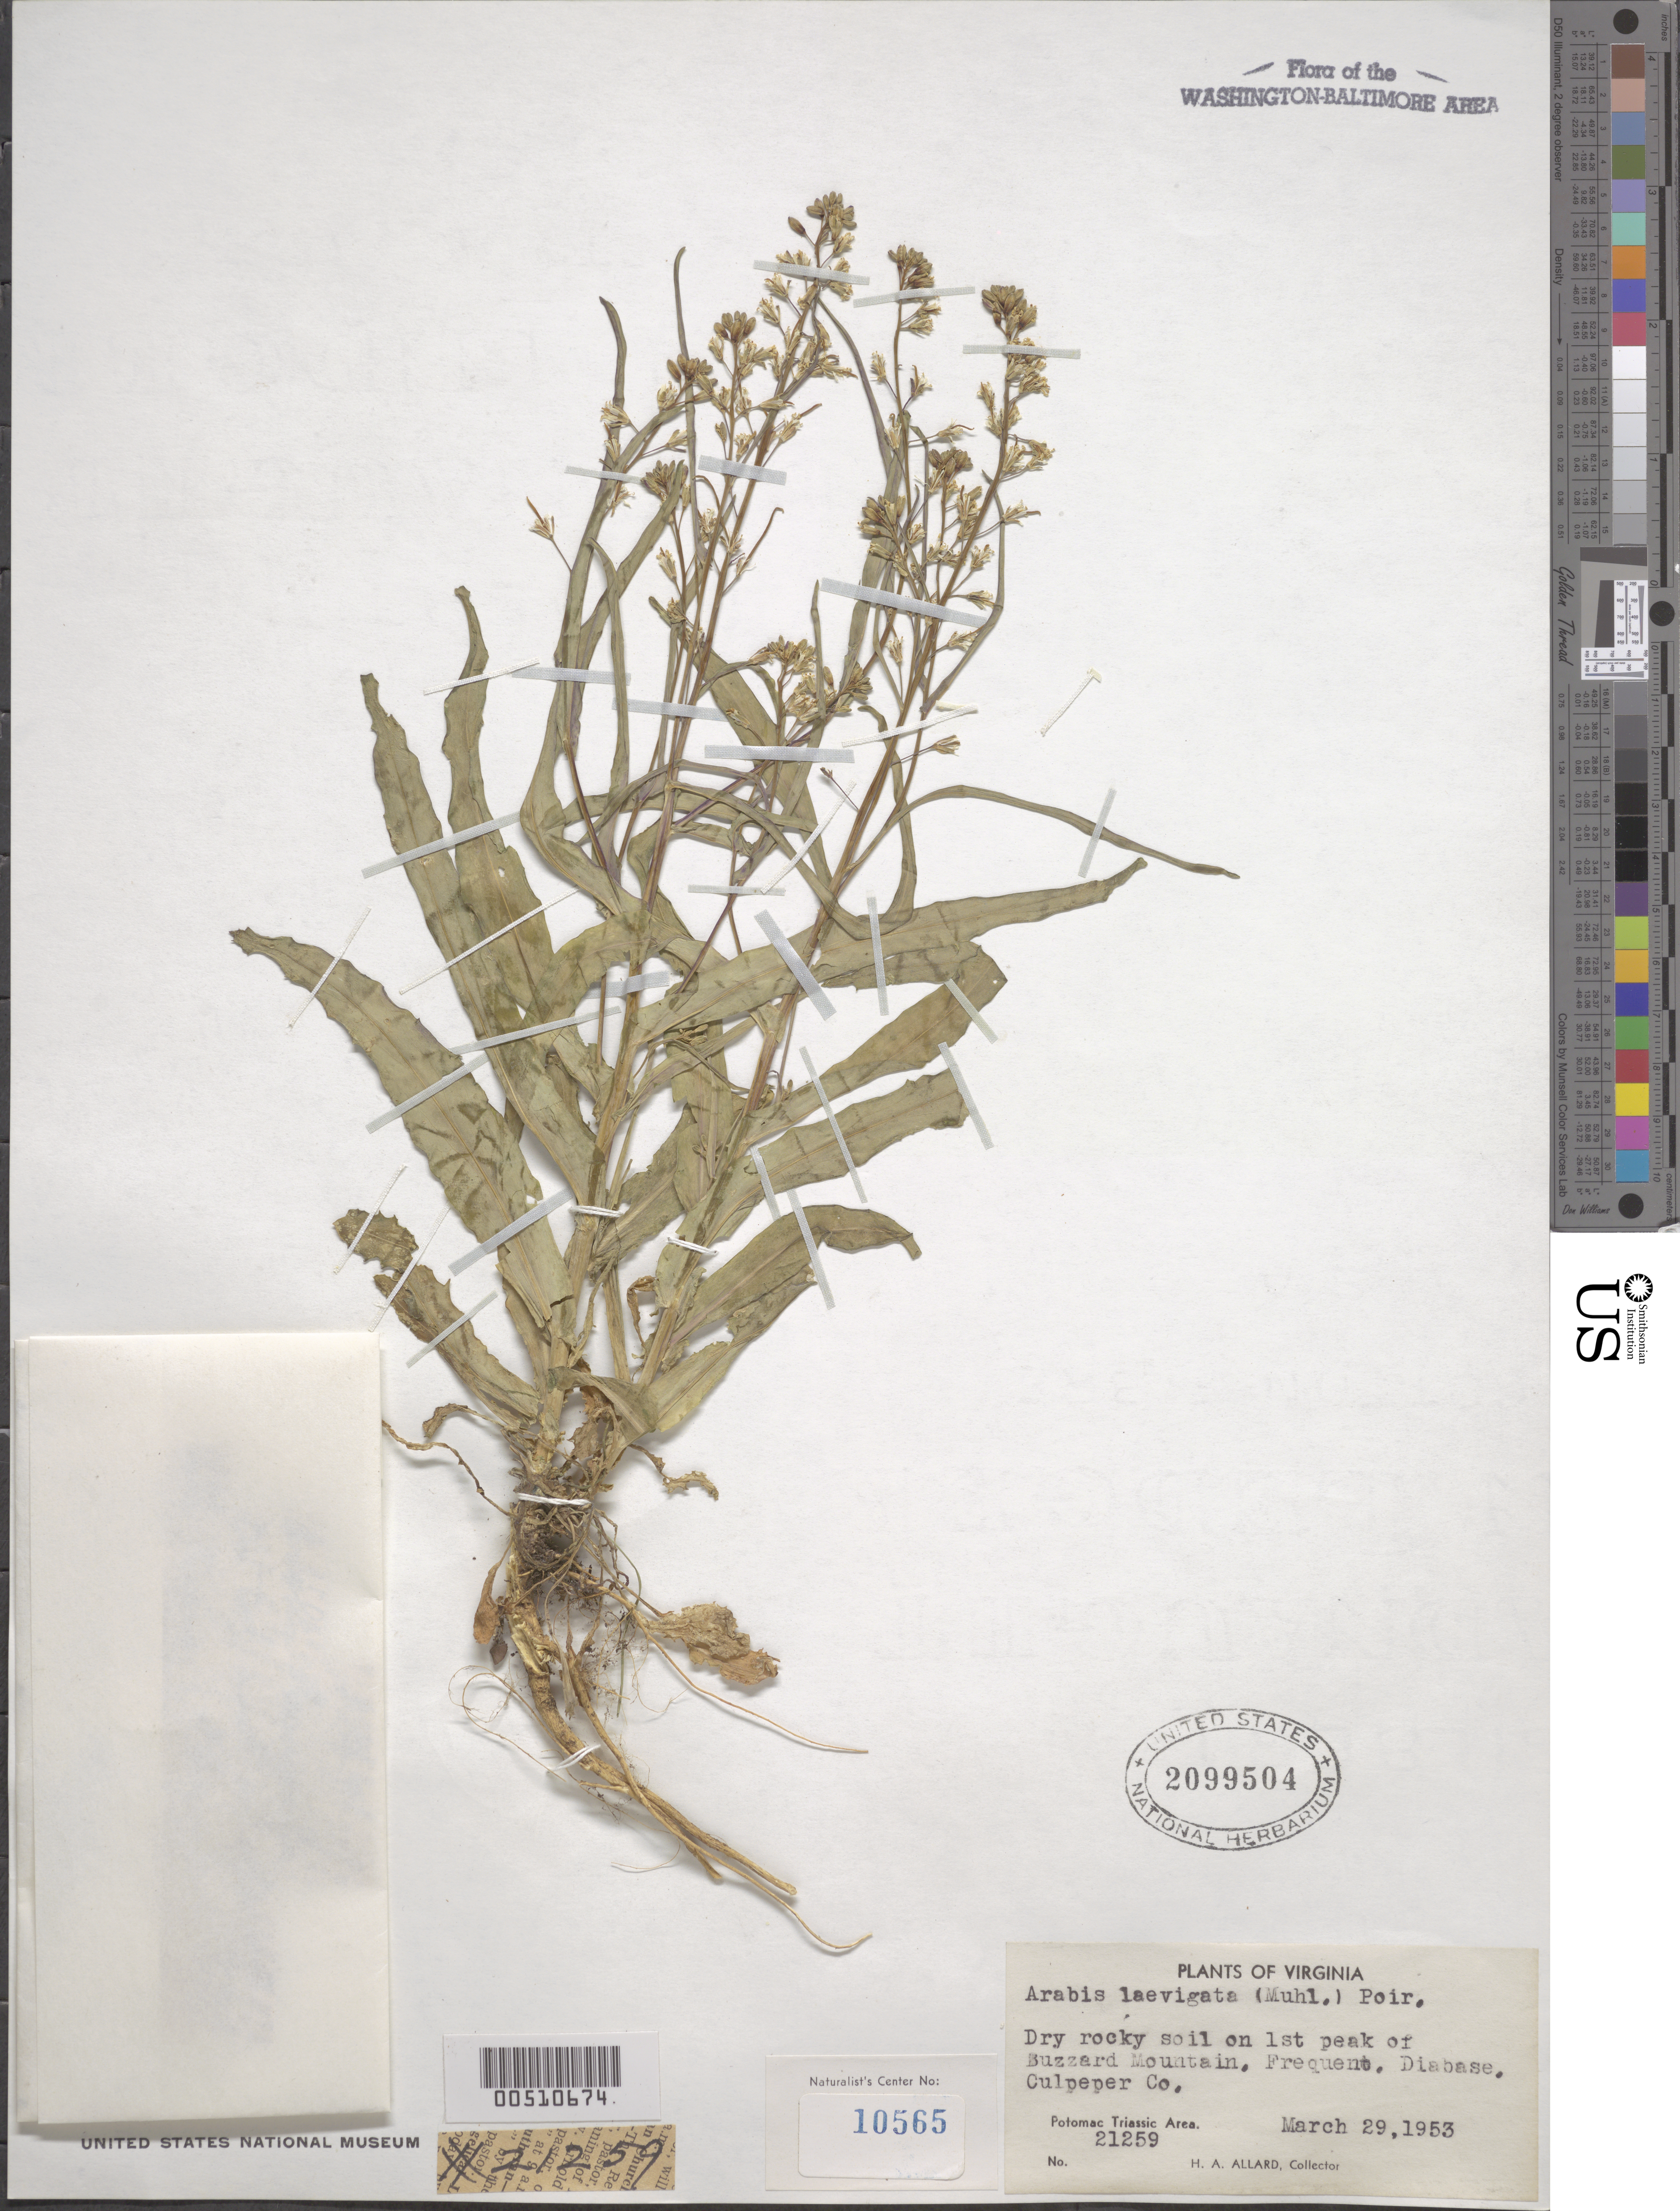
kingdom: Plantae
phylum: Tracheophyta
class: Magnoliopsida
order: Brassicales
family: Brassicaceae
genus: Arabis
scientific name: Arabis laevigata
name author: (Muhl. ex Willd.) Poir.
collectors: H. A. Allard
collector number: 21259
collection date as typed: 29 Mar 1953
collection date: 1953-03-29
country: United States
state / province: Virginia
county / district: Culpeper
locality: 1st Peak of Buzzard Mountain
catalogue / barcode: US 2099504